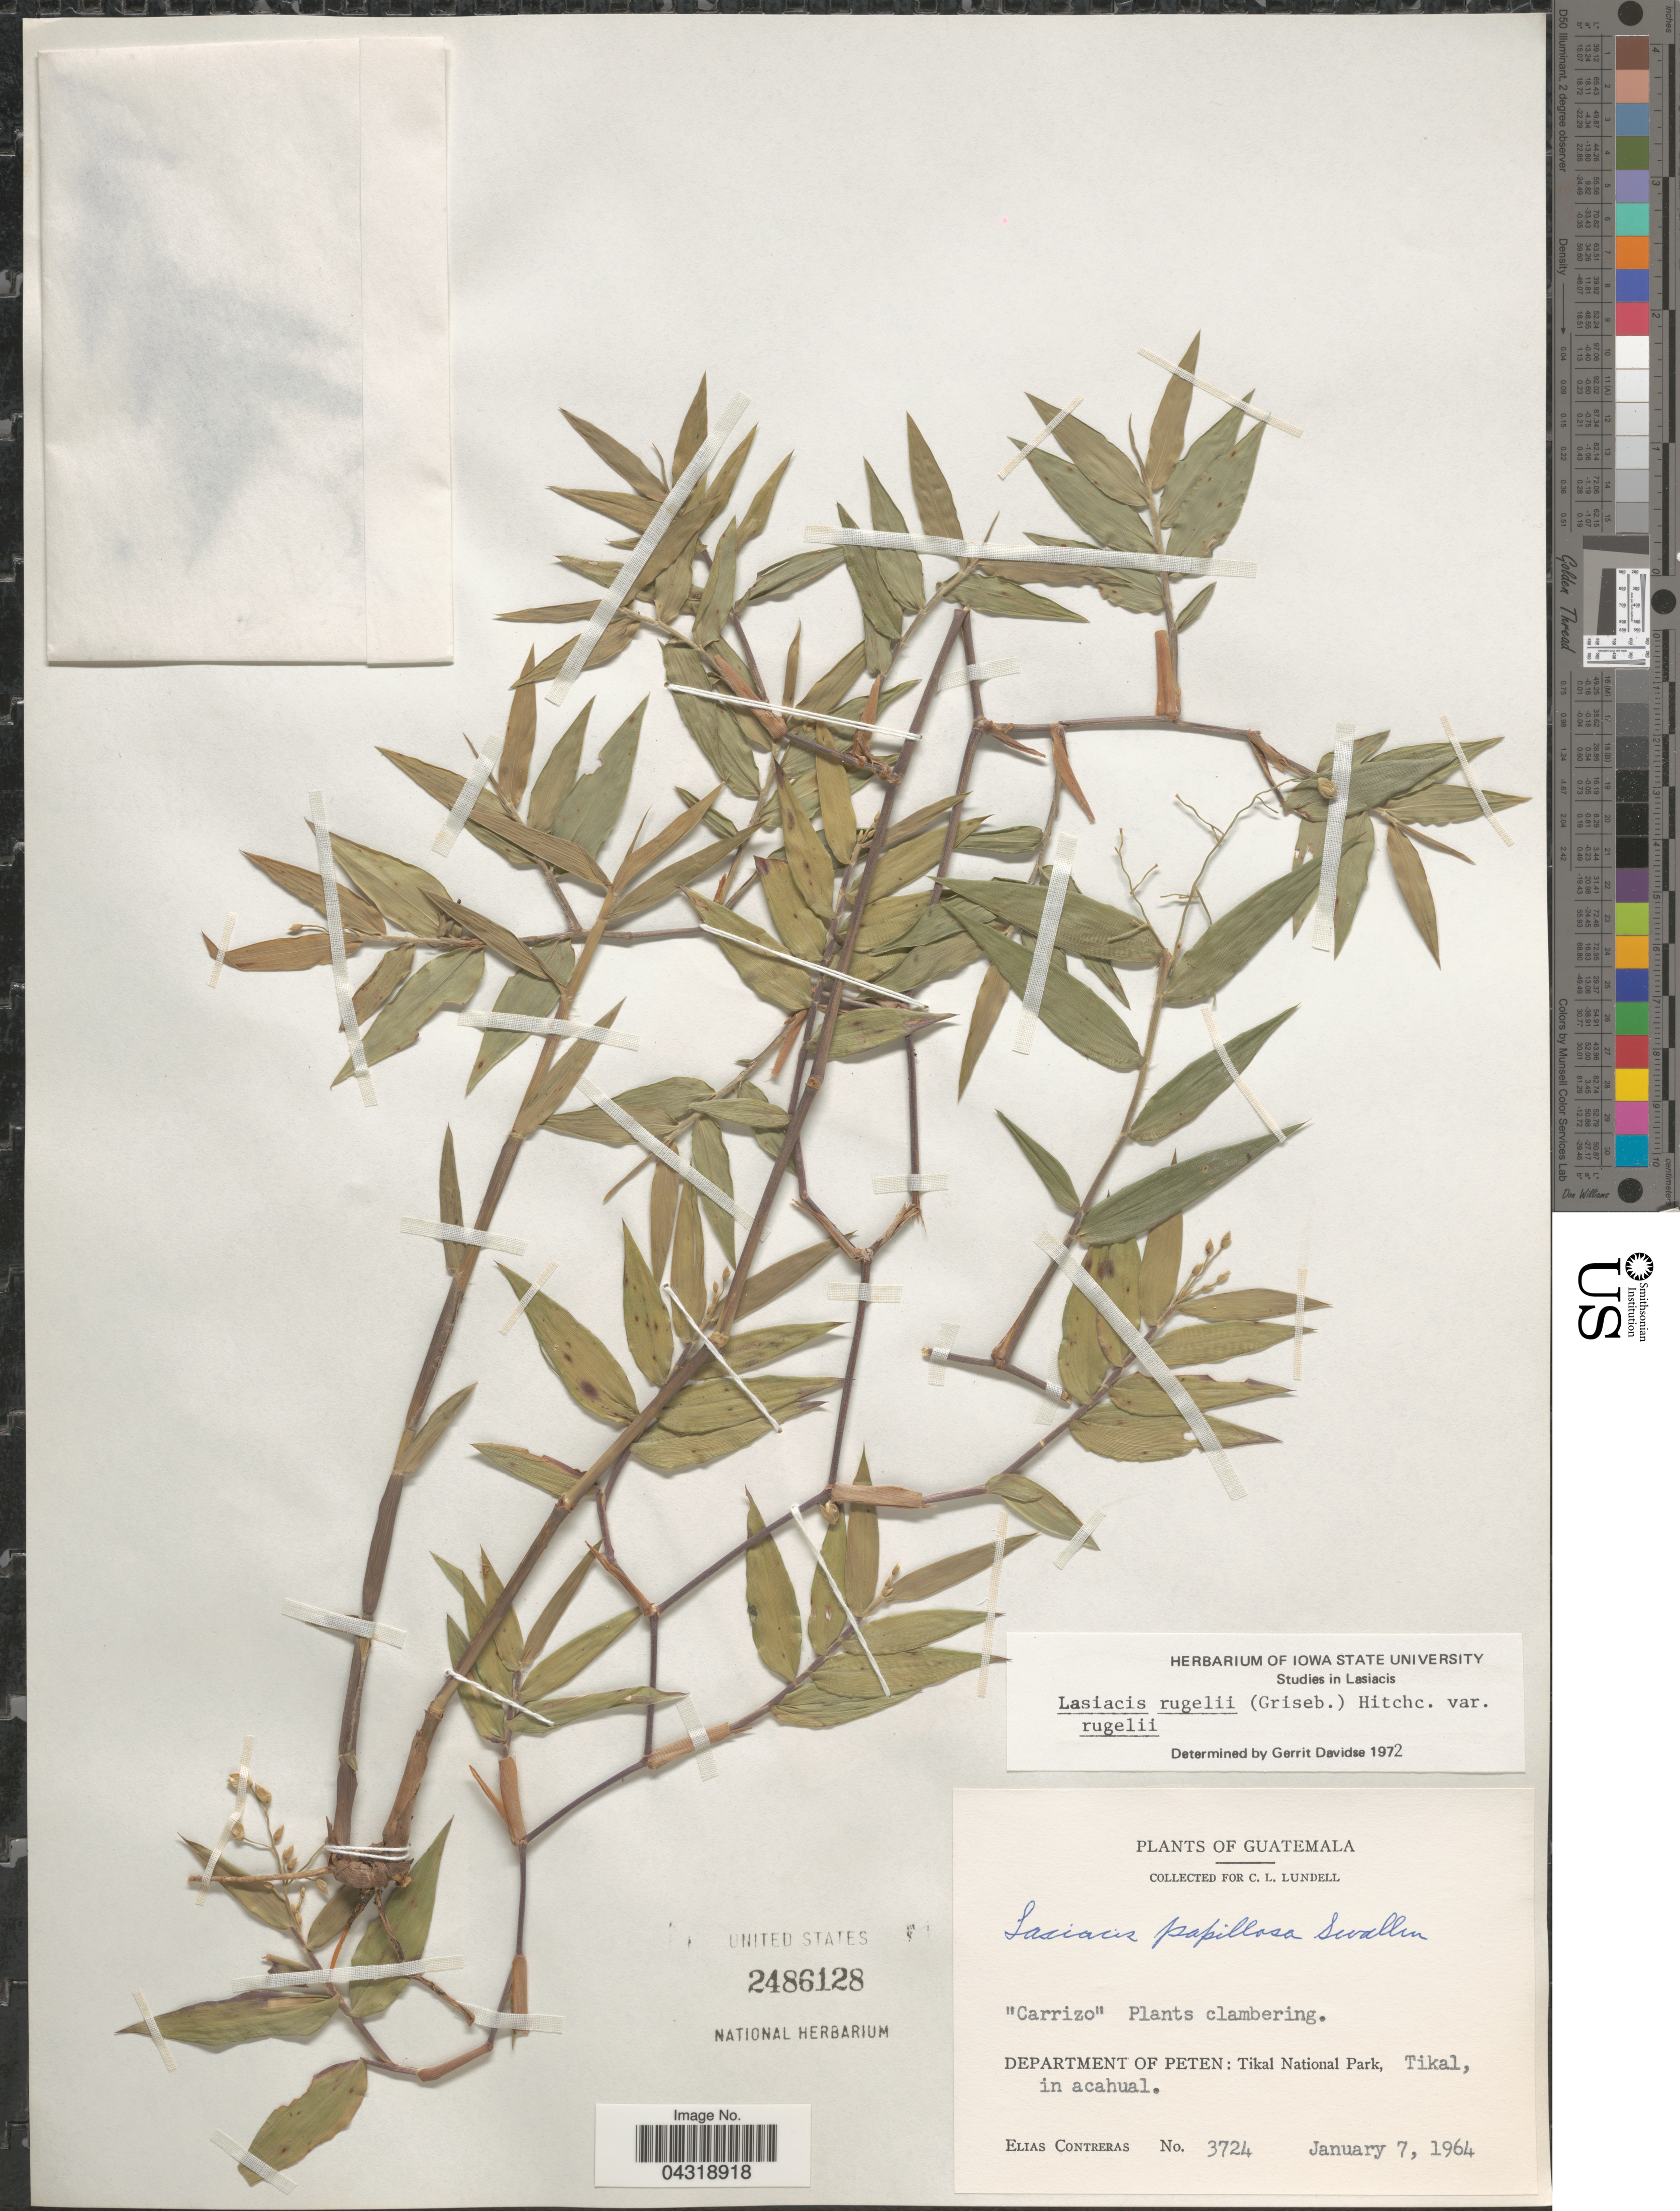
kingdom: Plantae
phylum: Tracheophyta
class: Liliopsida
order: Poales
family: Poaceae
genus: Lasiacis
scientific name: Lasiacis rugelii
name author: (Griseb.) Hitchc.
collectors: E. Contreras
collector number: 3724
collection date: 1964-01-07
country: Guatemala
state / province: El Peten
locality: Department of Peten: Tikal National Park, Tikal, in acahual.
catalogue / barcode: US 2486128